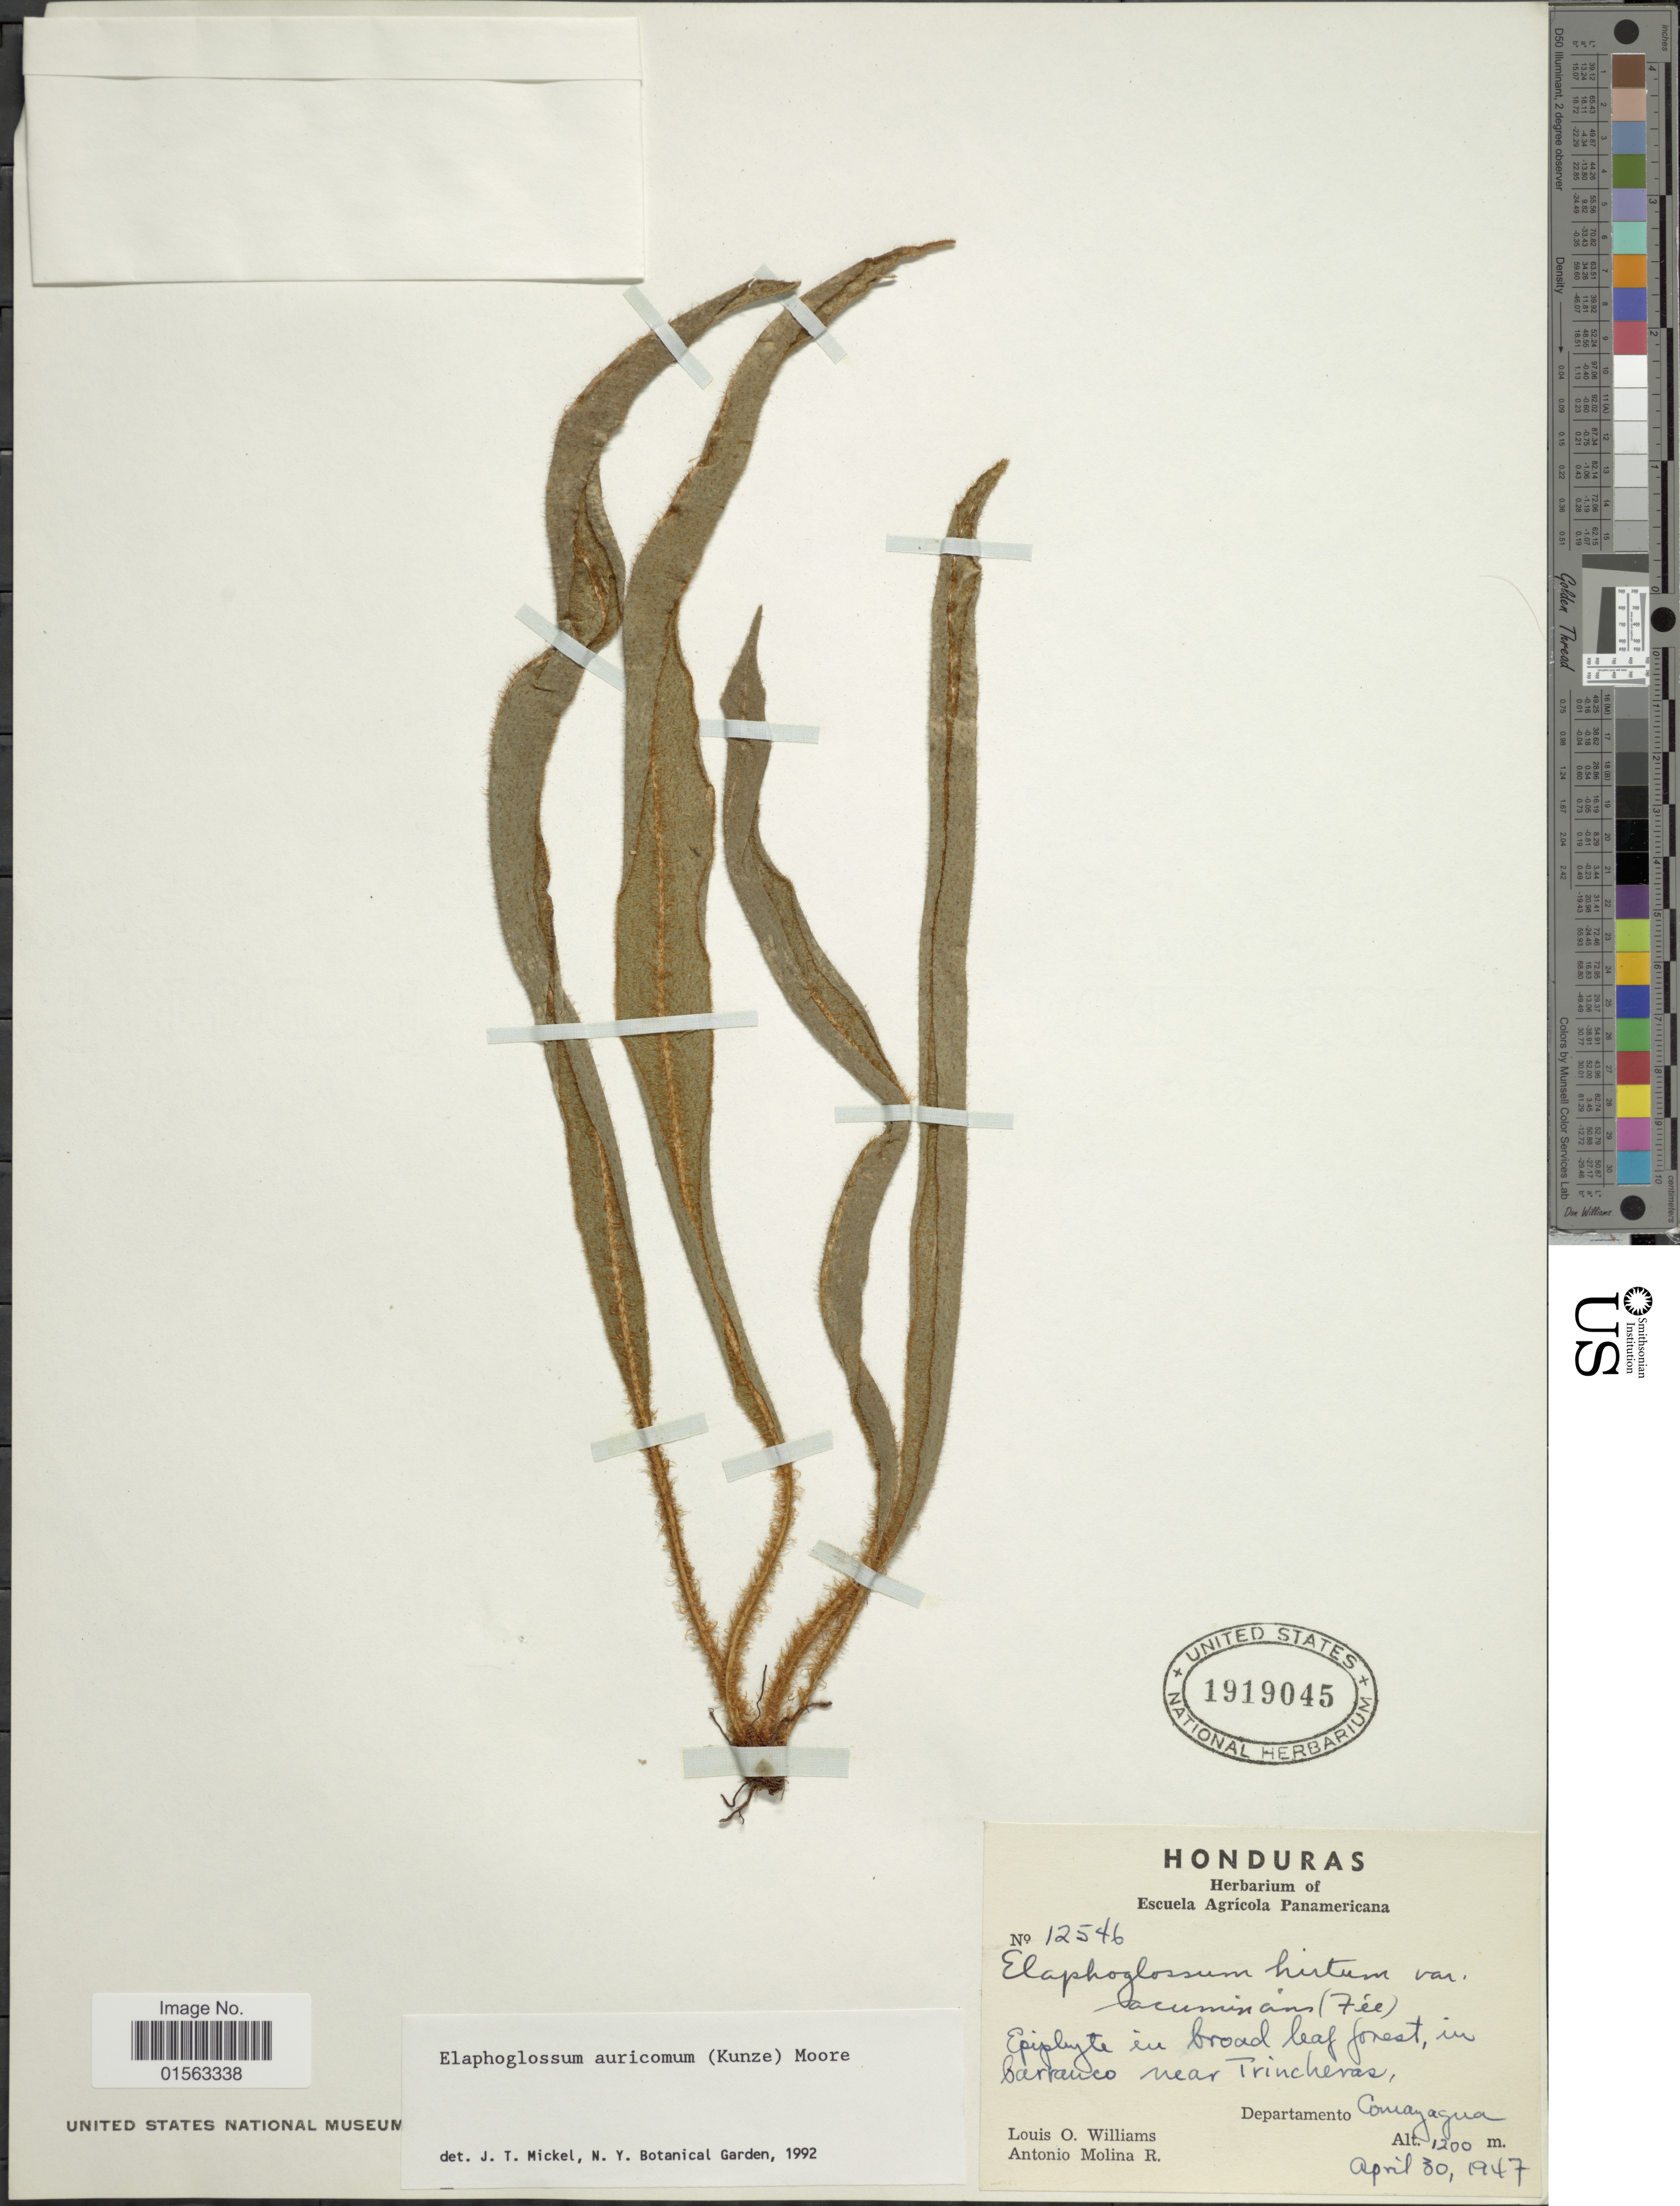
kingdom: Plantae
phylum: Tracheophyta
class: Polypodiopsida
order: Polypodiales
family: Dryopteridaceae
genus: Elaphoglossum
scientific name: Elaphoglossum auricomum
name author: (Kunze) T. Moore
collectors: L. O. Williams & A. Molina R.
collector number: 12546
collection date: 1947-04-30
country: Honduras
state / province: Comayagua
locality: In barranco near Trincheras, Deaprtamento Comayagua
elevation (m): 1200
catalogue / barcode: US 1919045